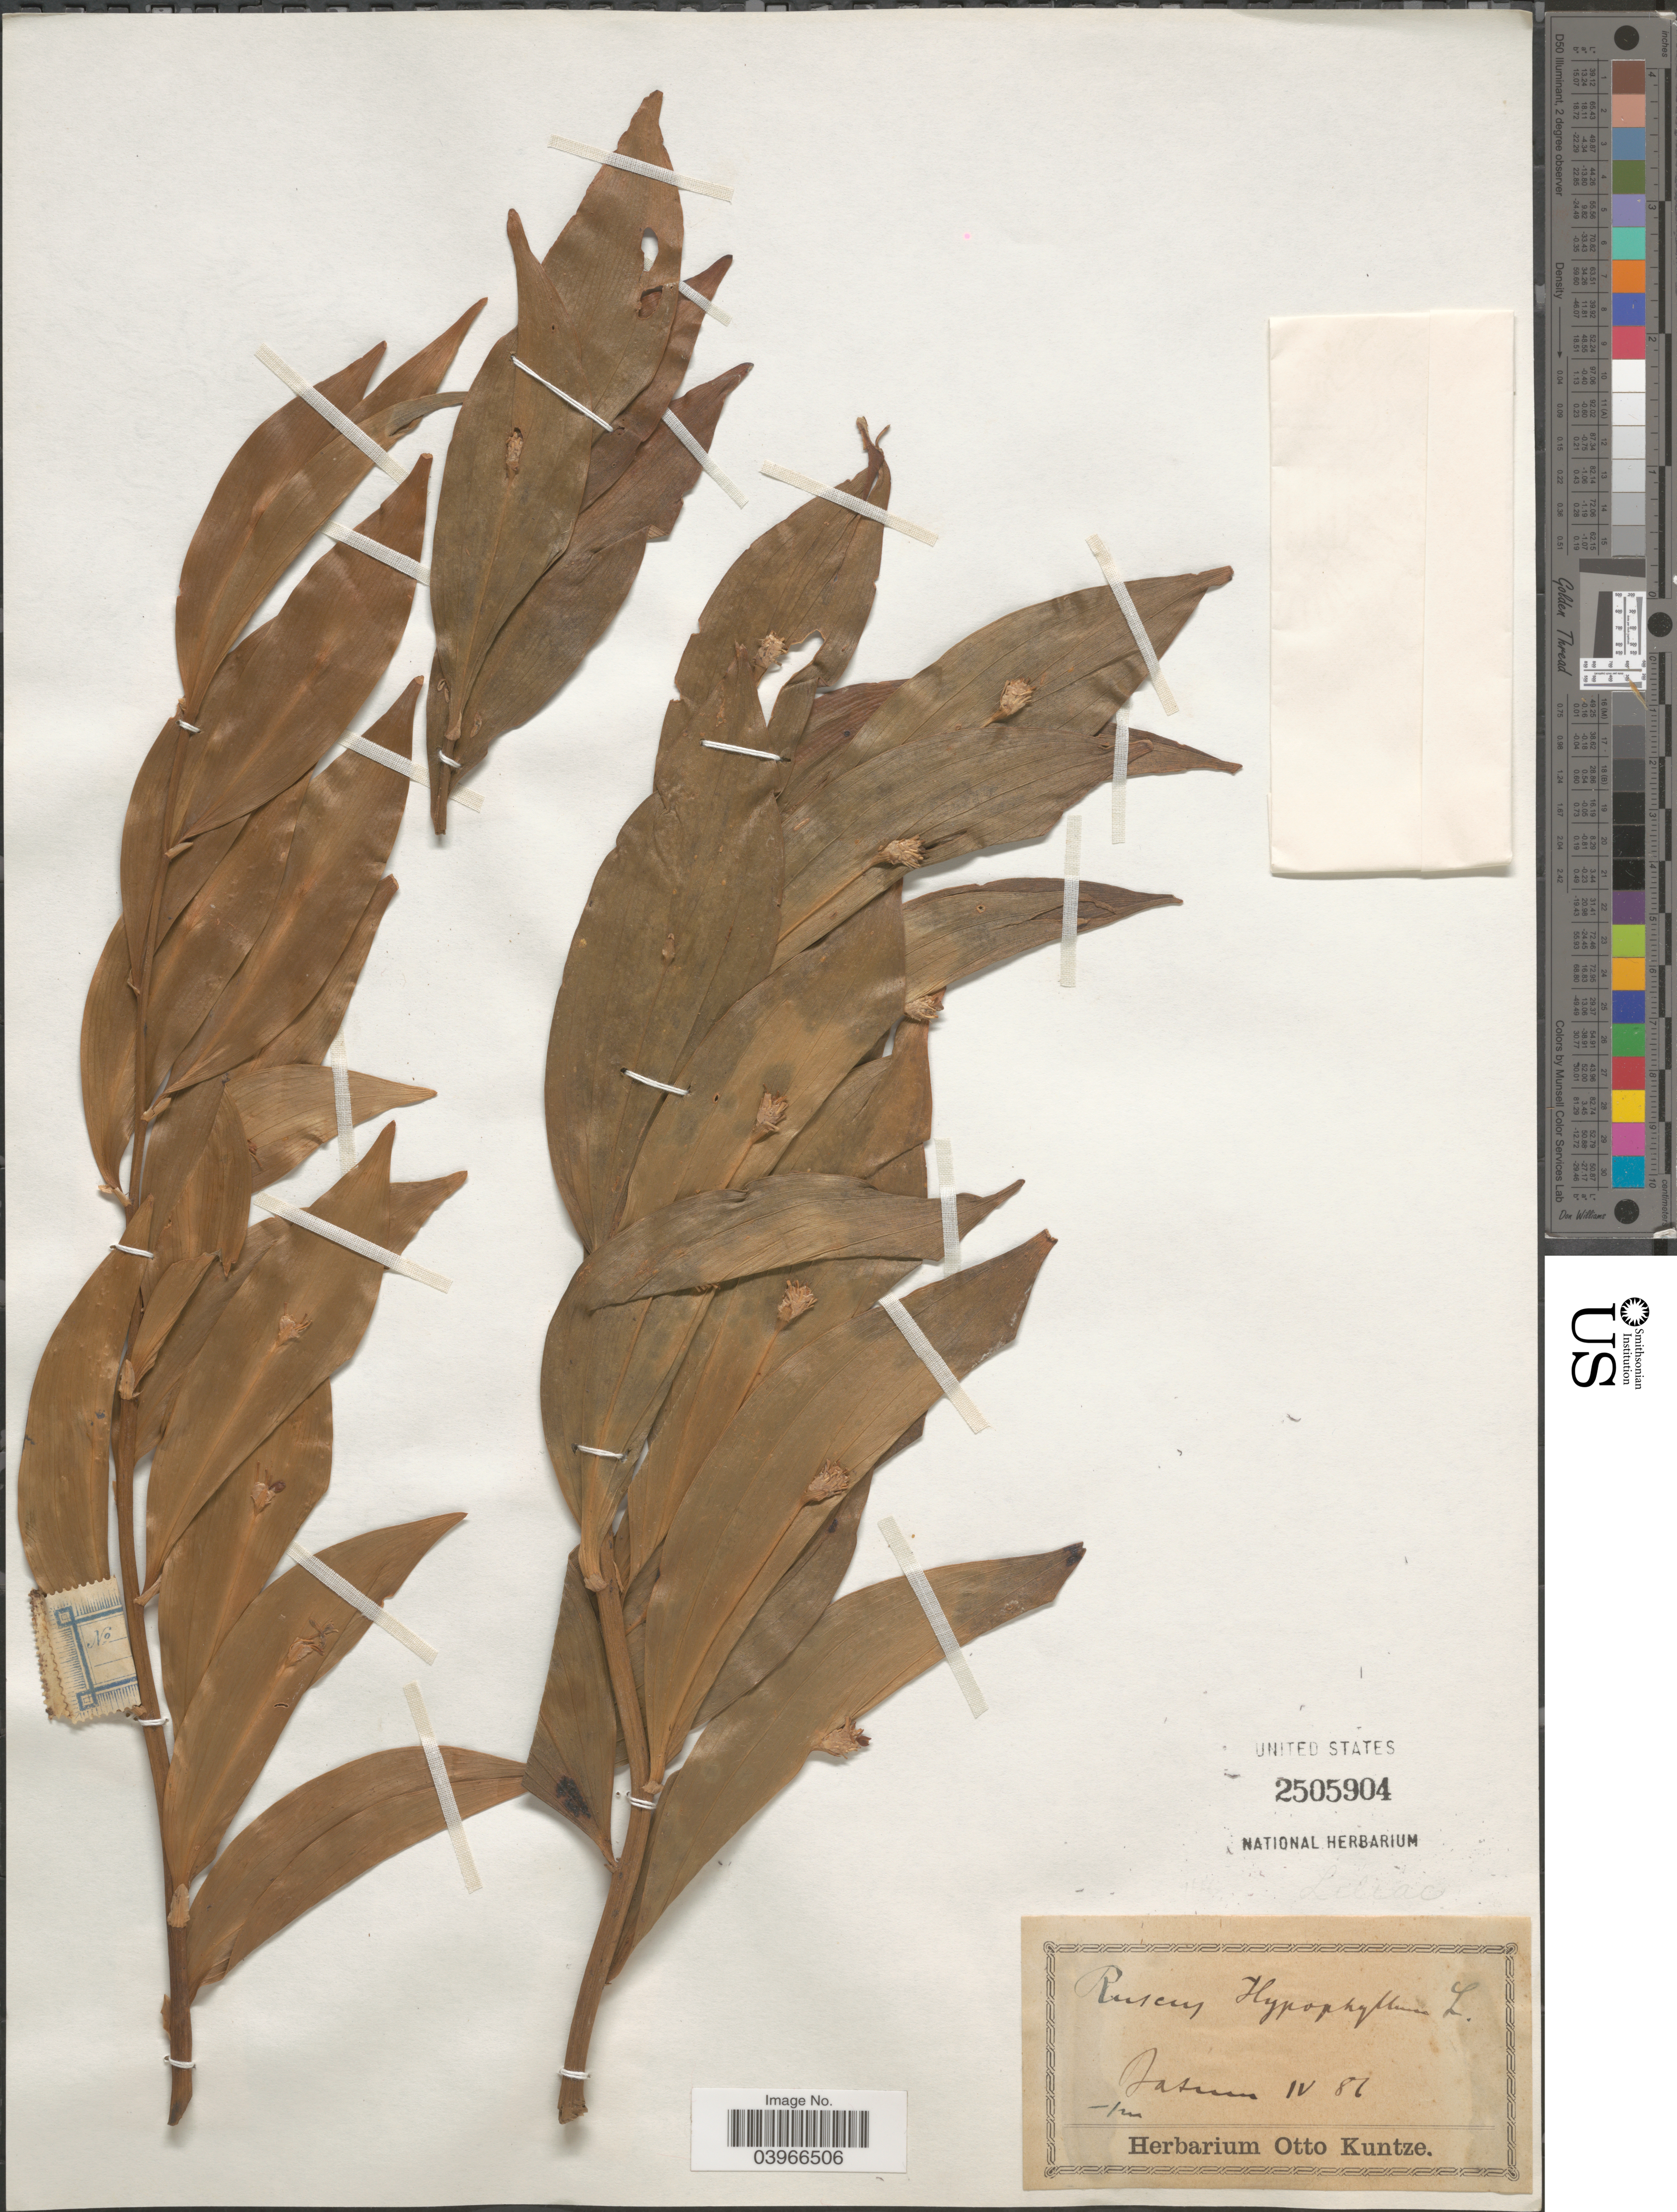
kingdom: Plantae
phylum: Tracheophyta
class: Liliopsida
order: Asparagales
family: Asparagaceae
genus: Ruscus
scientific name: Ruscus hypophyllum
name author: L.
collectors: ex herb. Otto Kuntze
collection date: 1886-04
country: Georgia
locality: Batum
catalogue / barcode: US 2505904